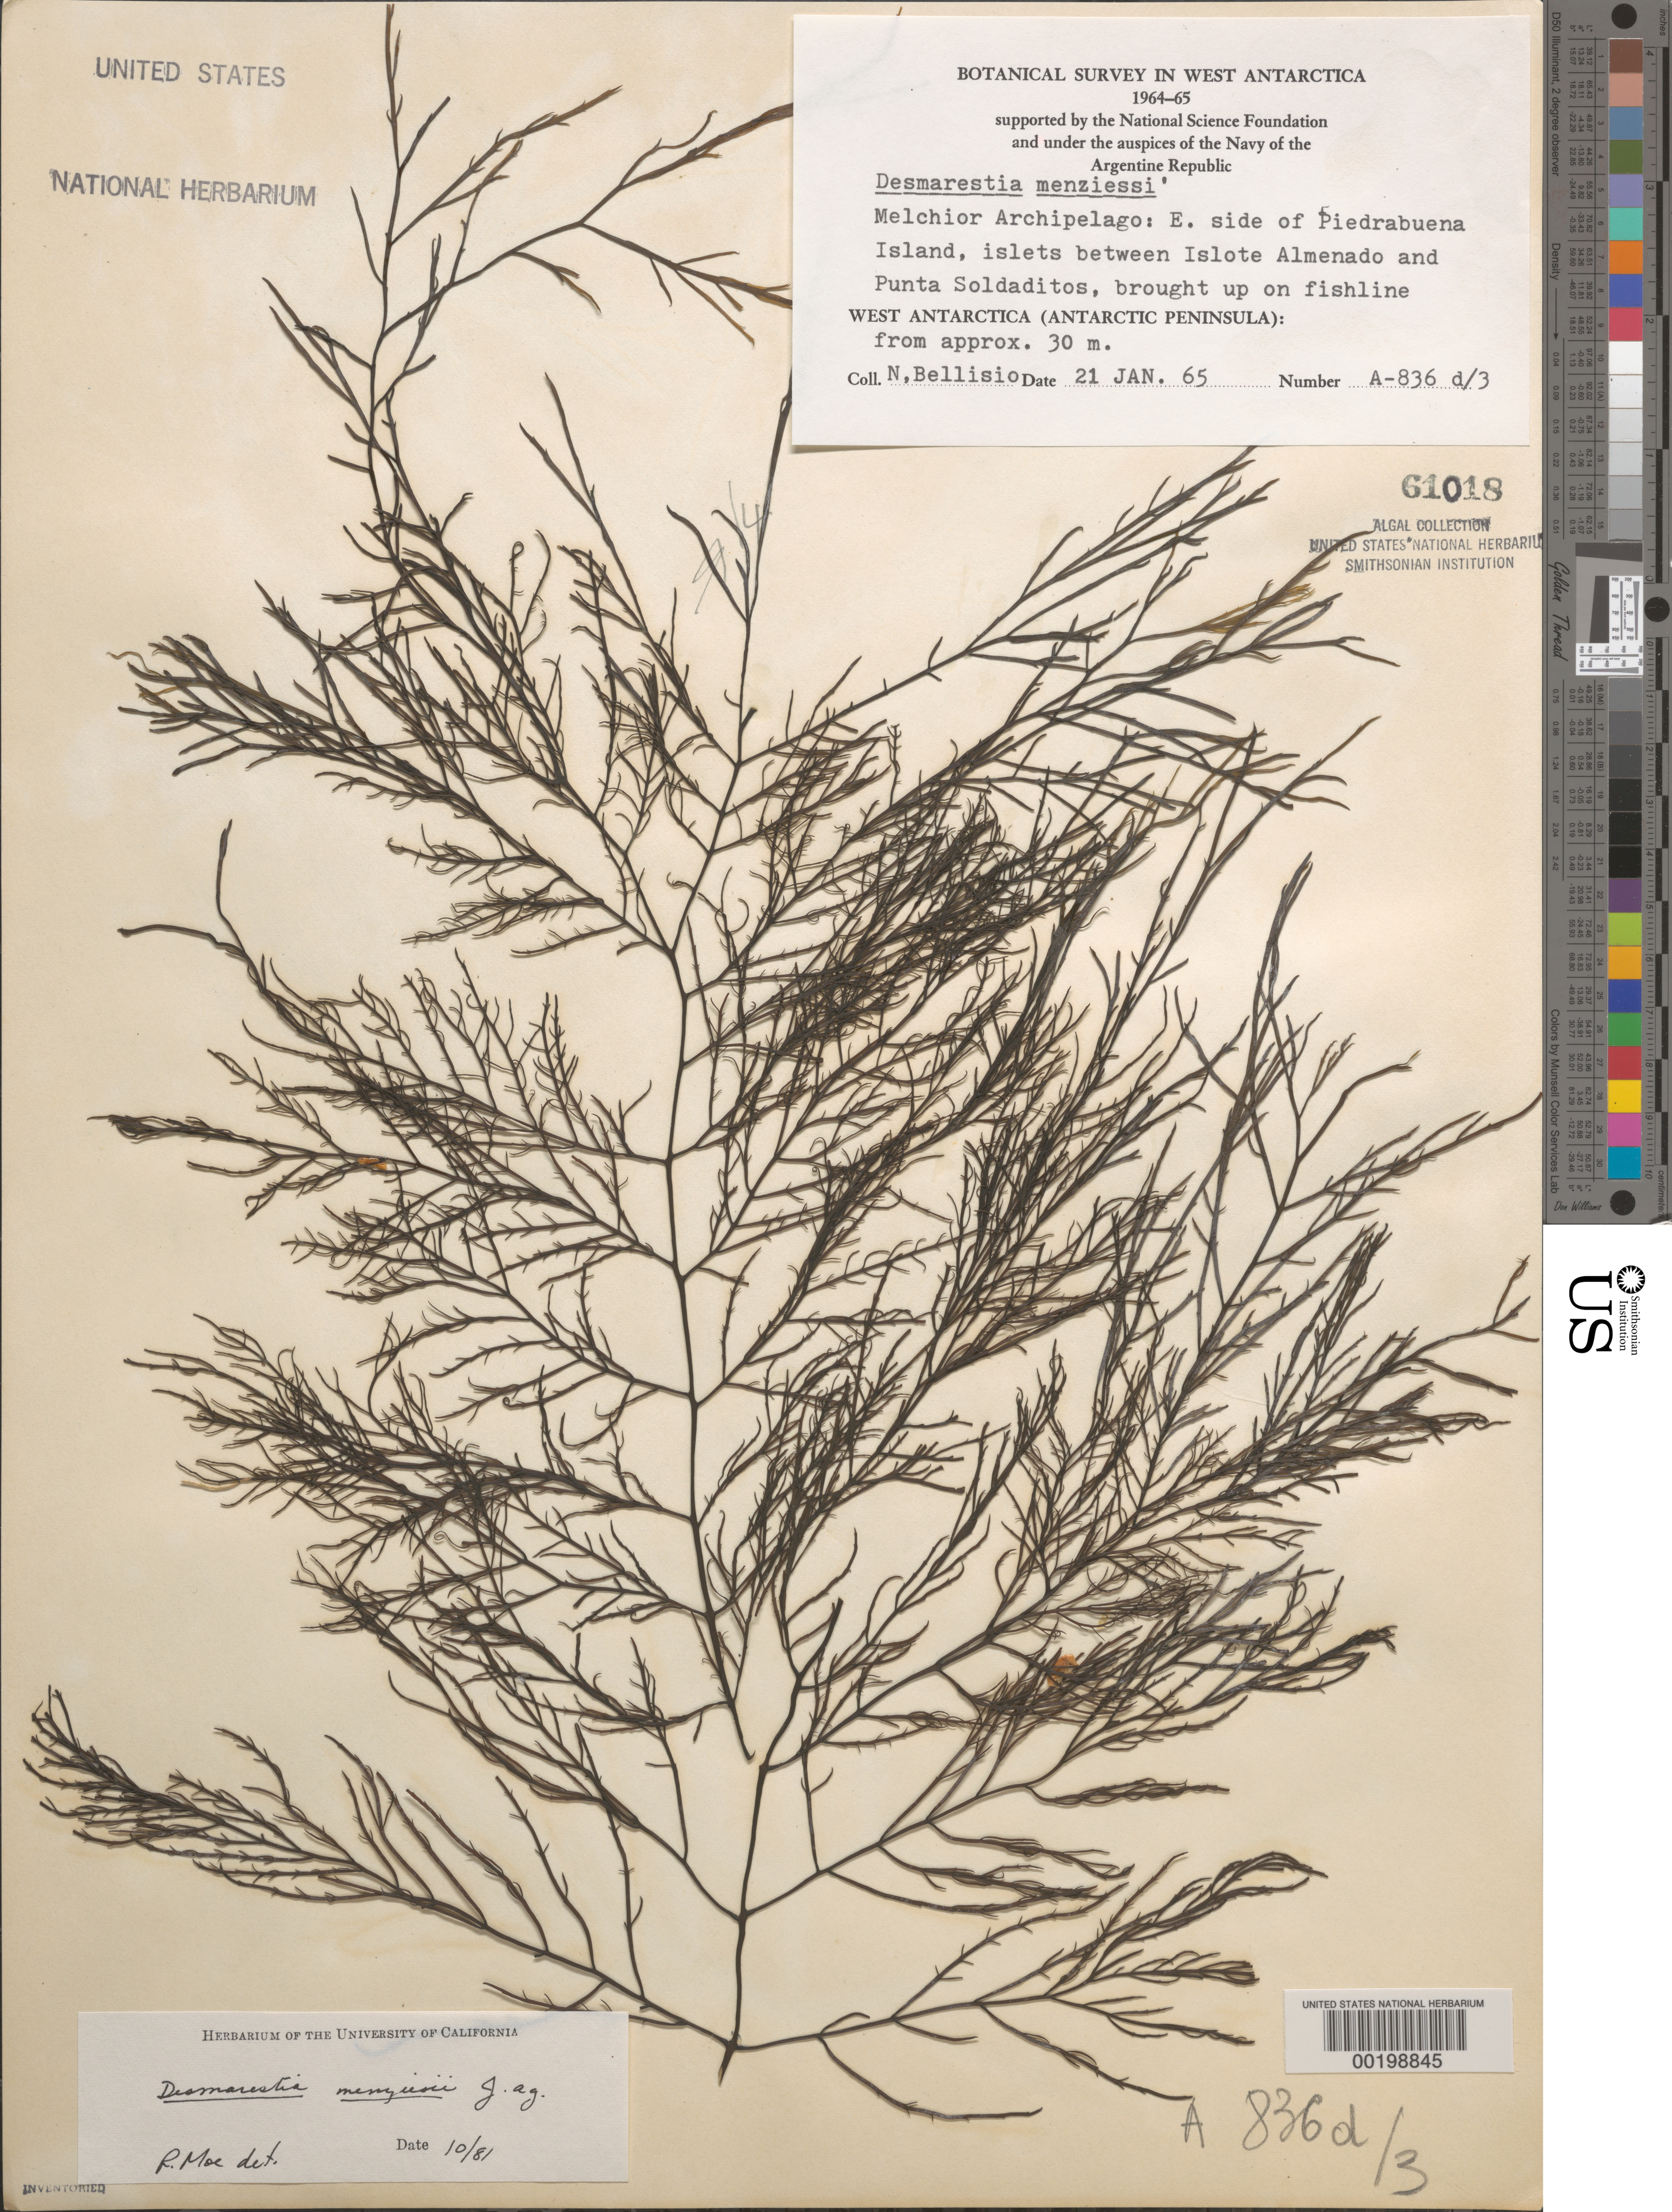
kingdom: Chromista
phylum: Ochrophyta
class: Phaeophyceae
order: Desmarestiales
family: Desmarestiaceae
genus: Desmarestia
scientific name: Desmarestia menziesii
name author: J. Agardh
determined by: Moe, R. L.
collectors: N. Bellisio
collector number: A-836d-3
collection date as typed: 21 Jan 1965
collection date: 1965-01-21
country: Antarctica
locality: Eta Island, islets between Islote Almenado & Punta Soladitos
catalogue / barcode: US 61018